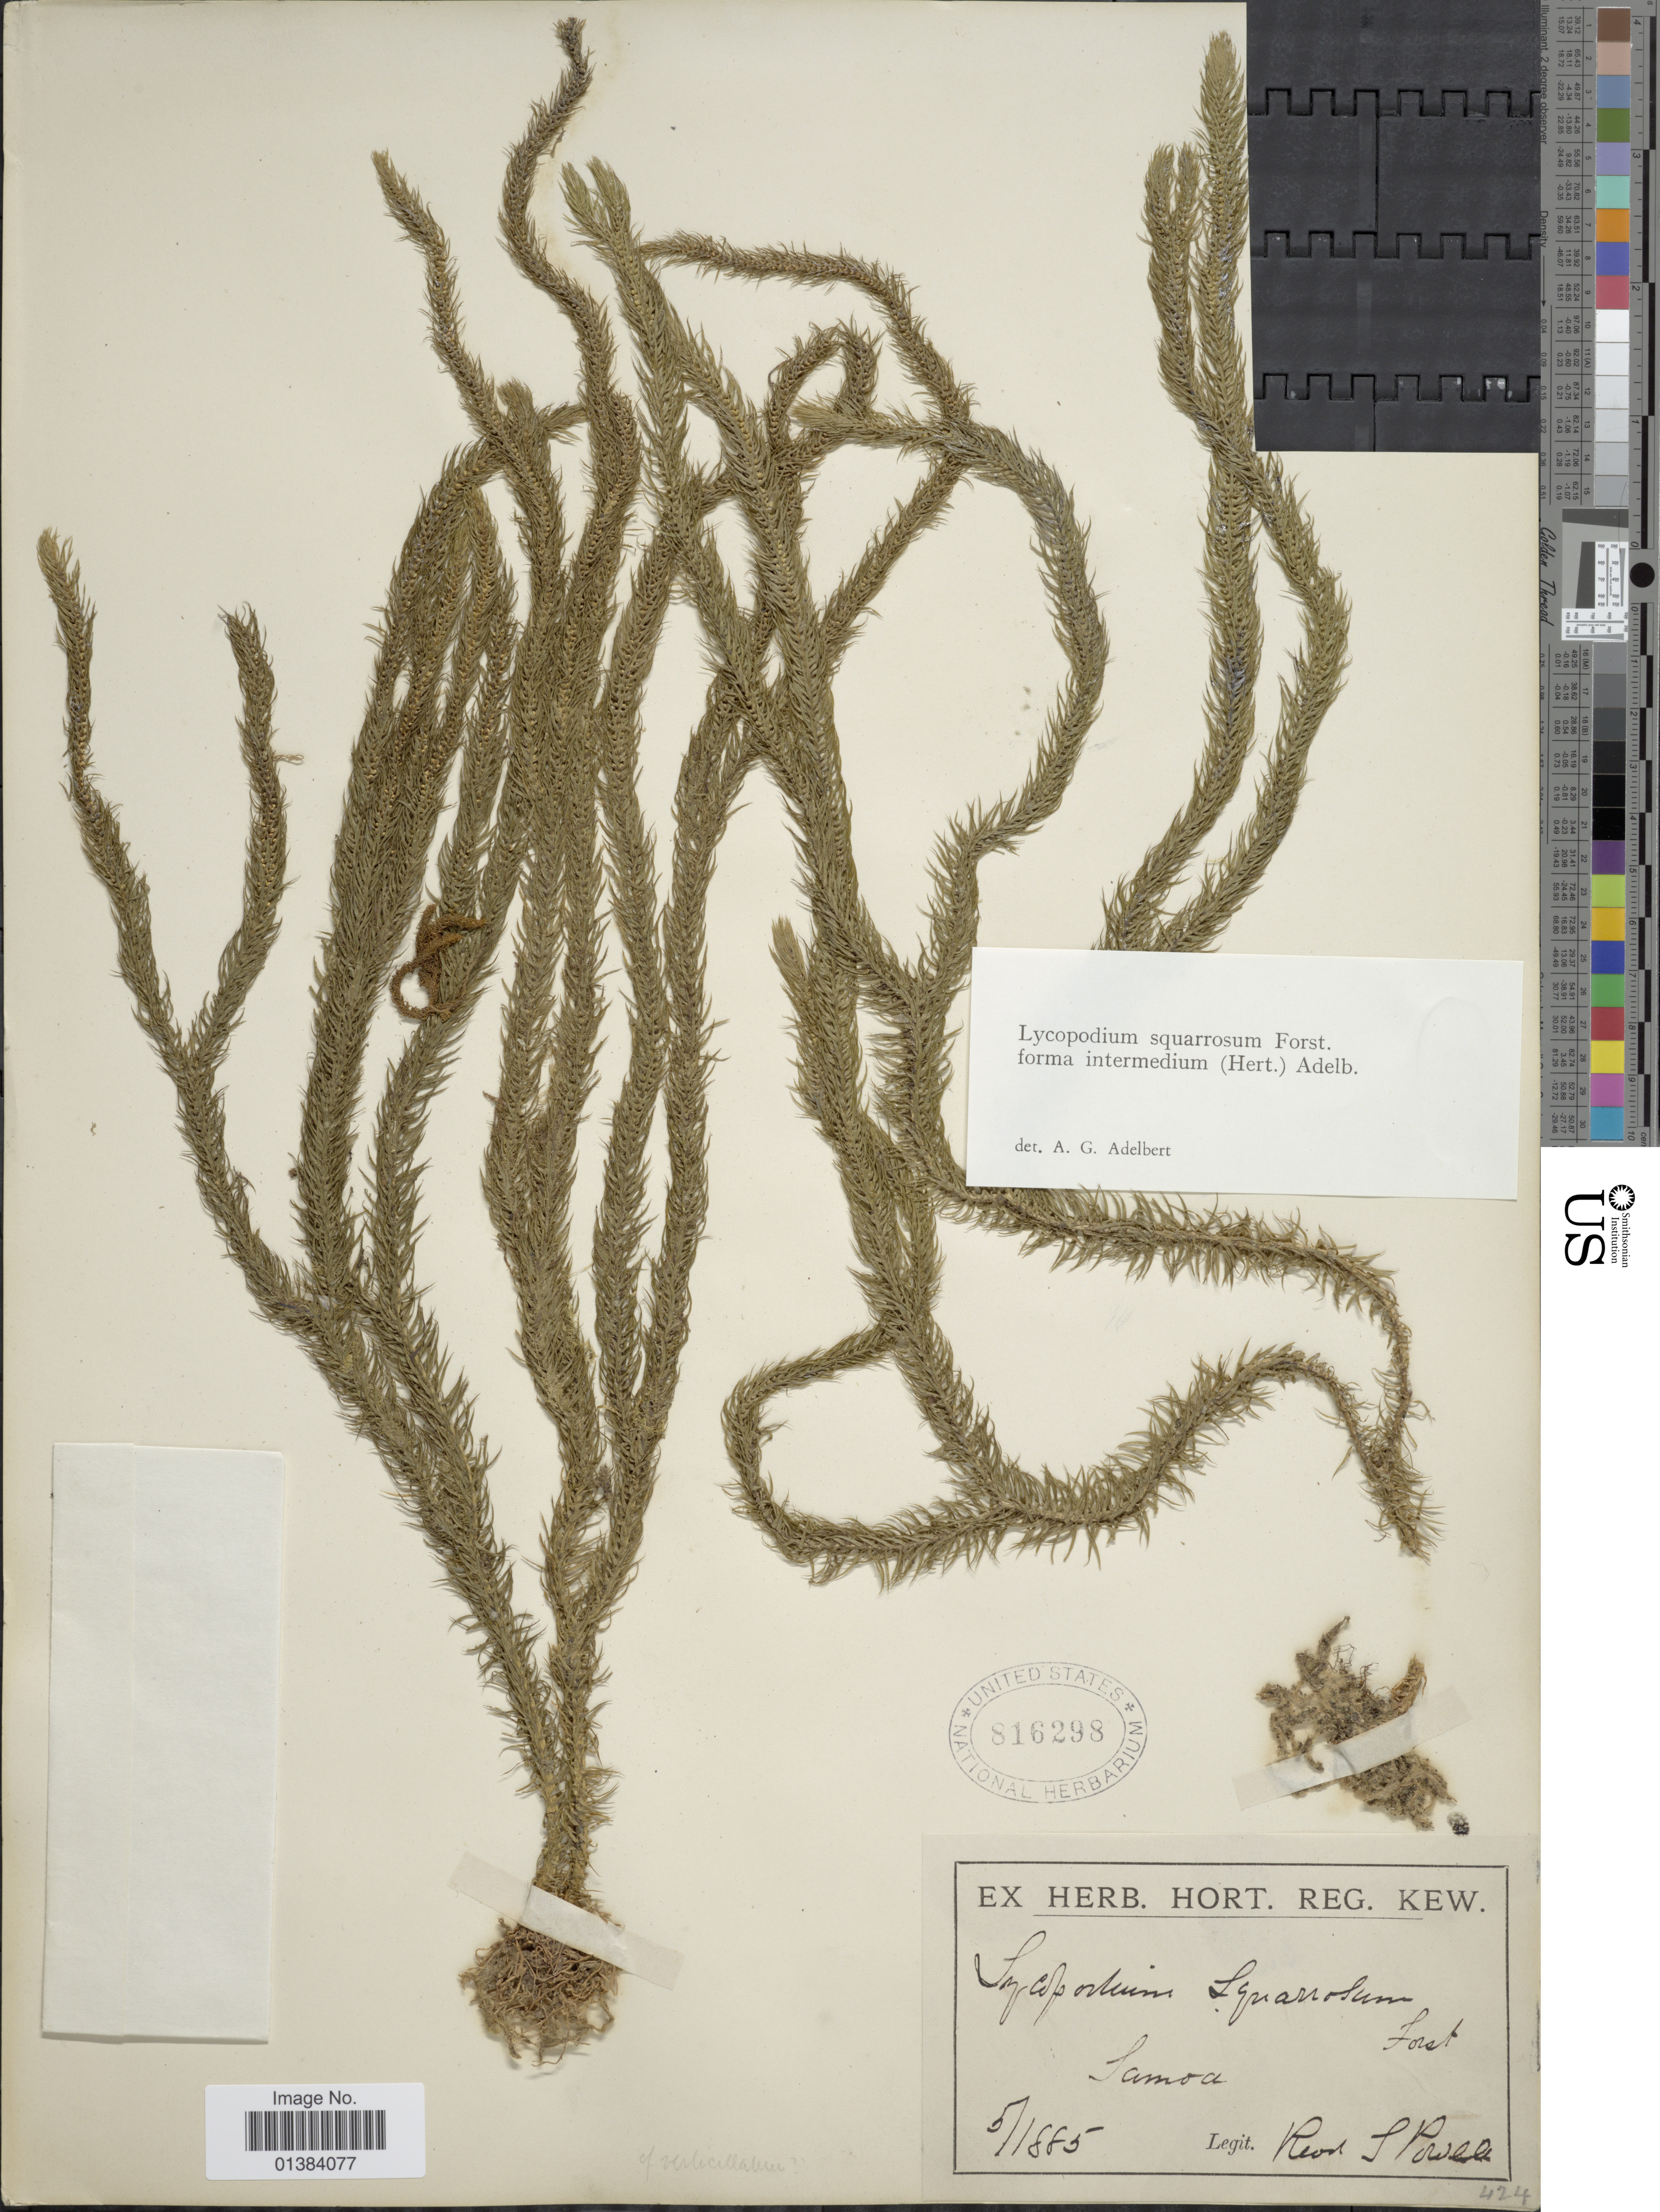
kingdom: Plantae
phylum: Tracheophyta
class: Lycopodiopsida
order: Lycopodiales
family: Lycopodiaceae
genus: Phlegmariurus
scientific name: Phlegmariurus squarrosus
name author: (G. Forst.) Á. Löve & D. Löve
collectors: J. Powell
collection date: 1885-05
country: Samoa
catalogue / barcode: US 816298